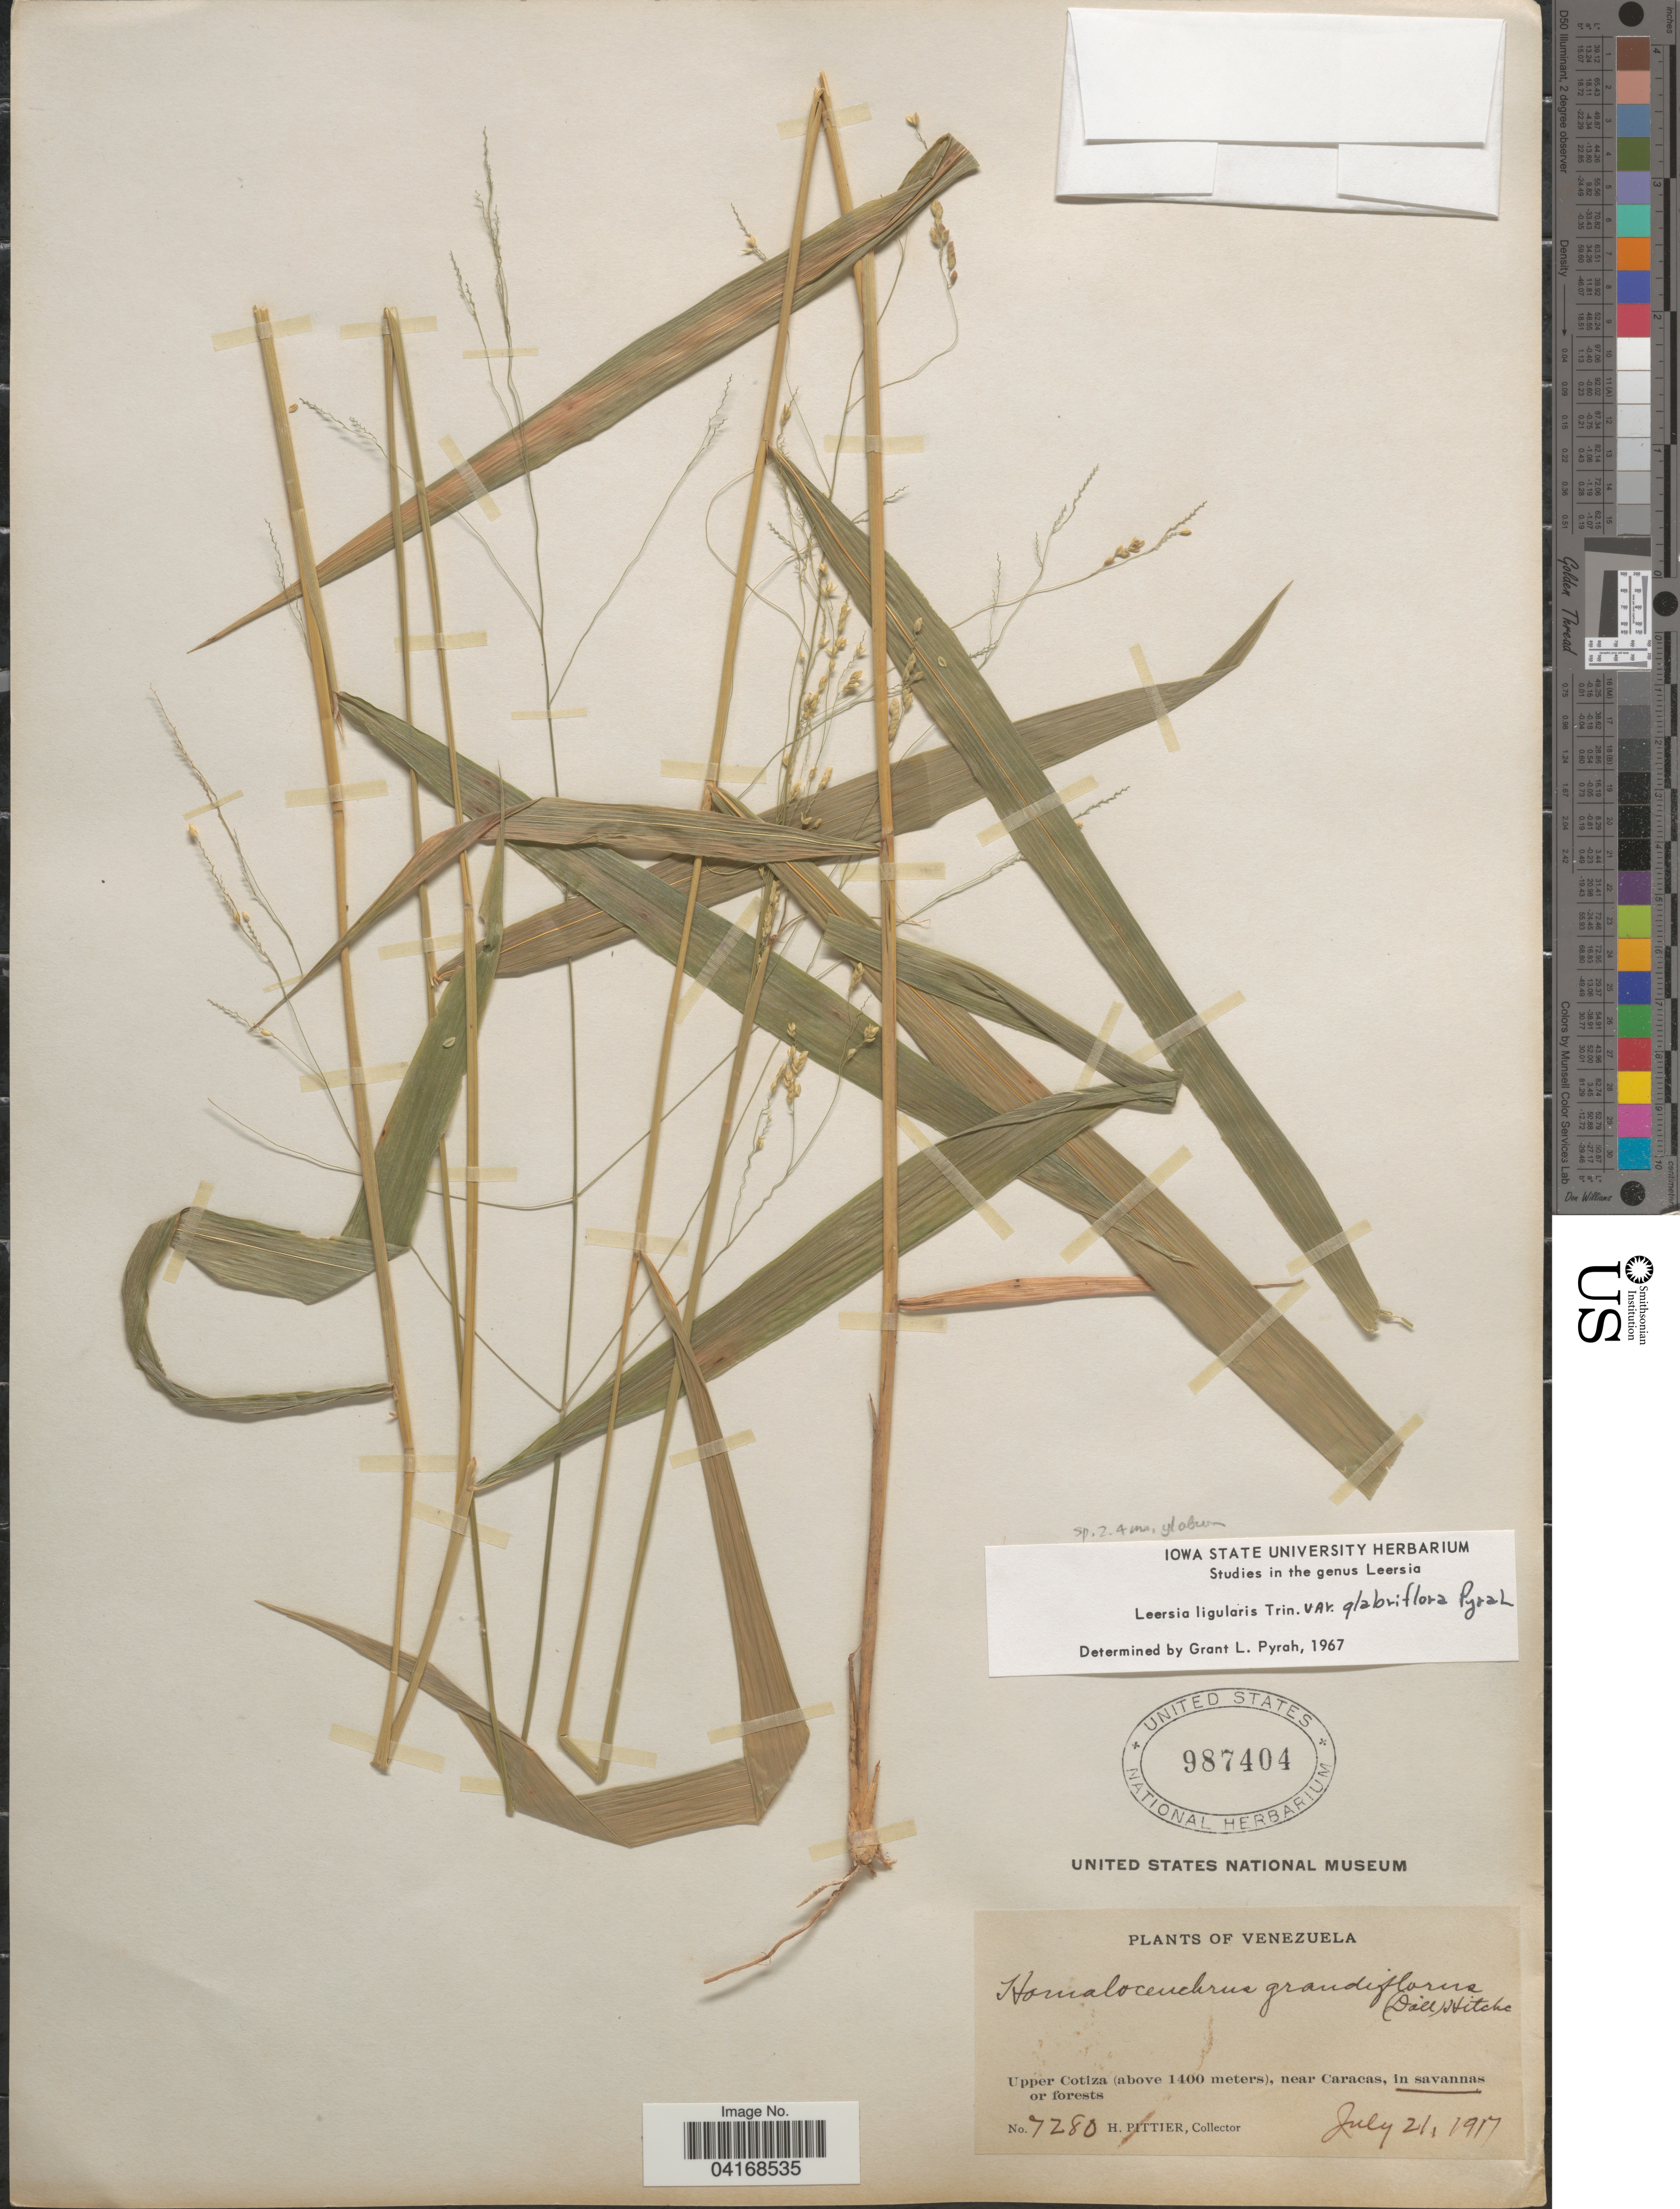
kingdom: Plantae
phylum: Tracheophyta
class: Liliopsida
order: Poales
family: Poaceae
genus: Leersia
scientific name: Leersia ligularis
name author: Trin.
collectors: H. F. Pittier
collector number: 7280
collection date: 1917-07-21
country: Venezuela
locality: Upper Cotiza, near Caracas, in savannas.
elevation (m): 1400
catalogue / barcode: US 987404